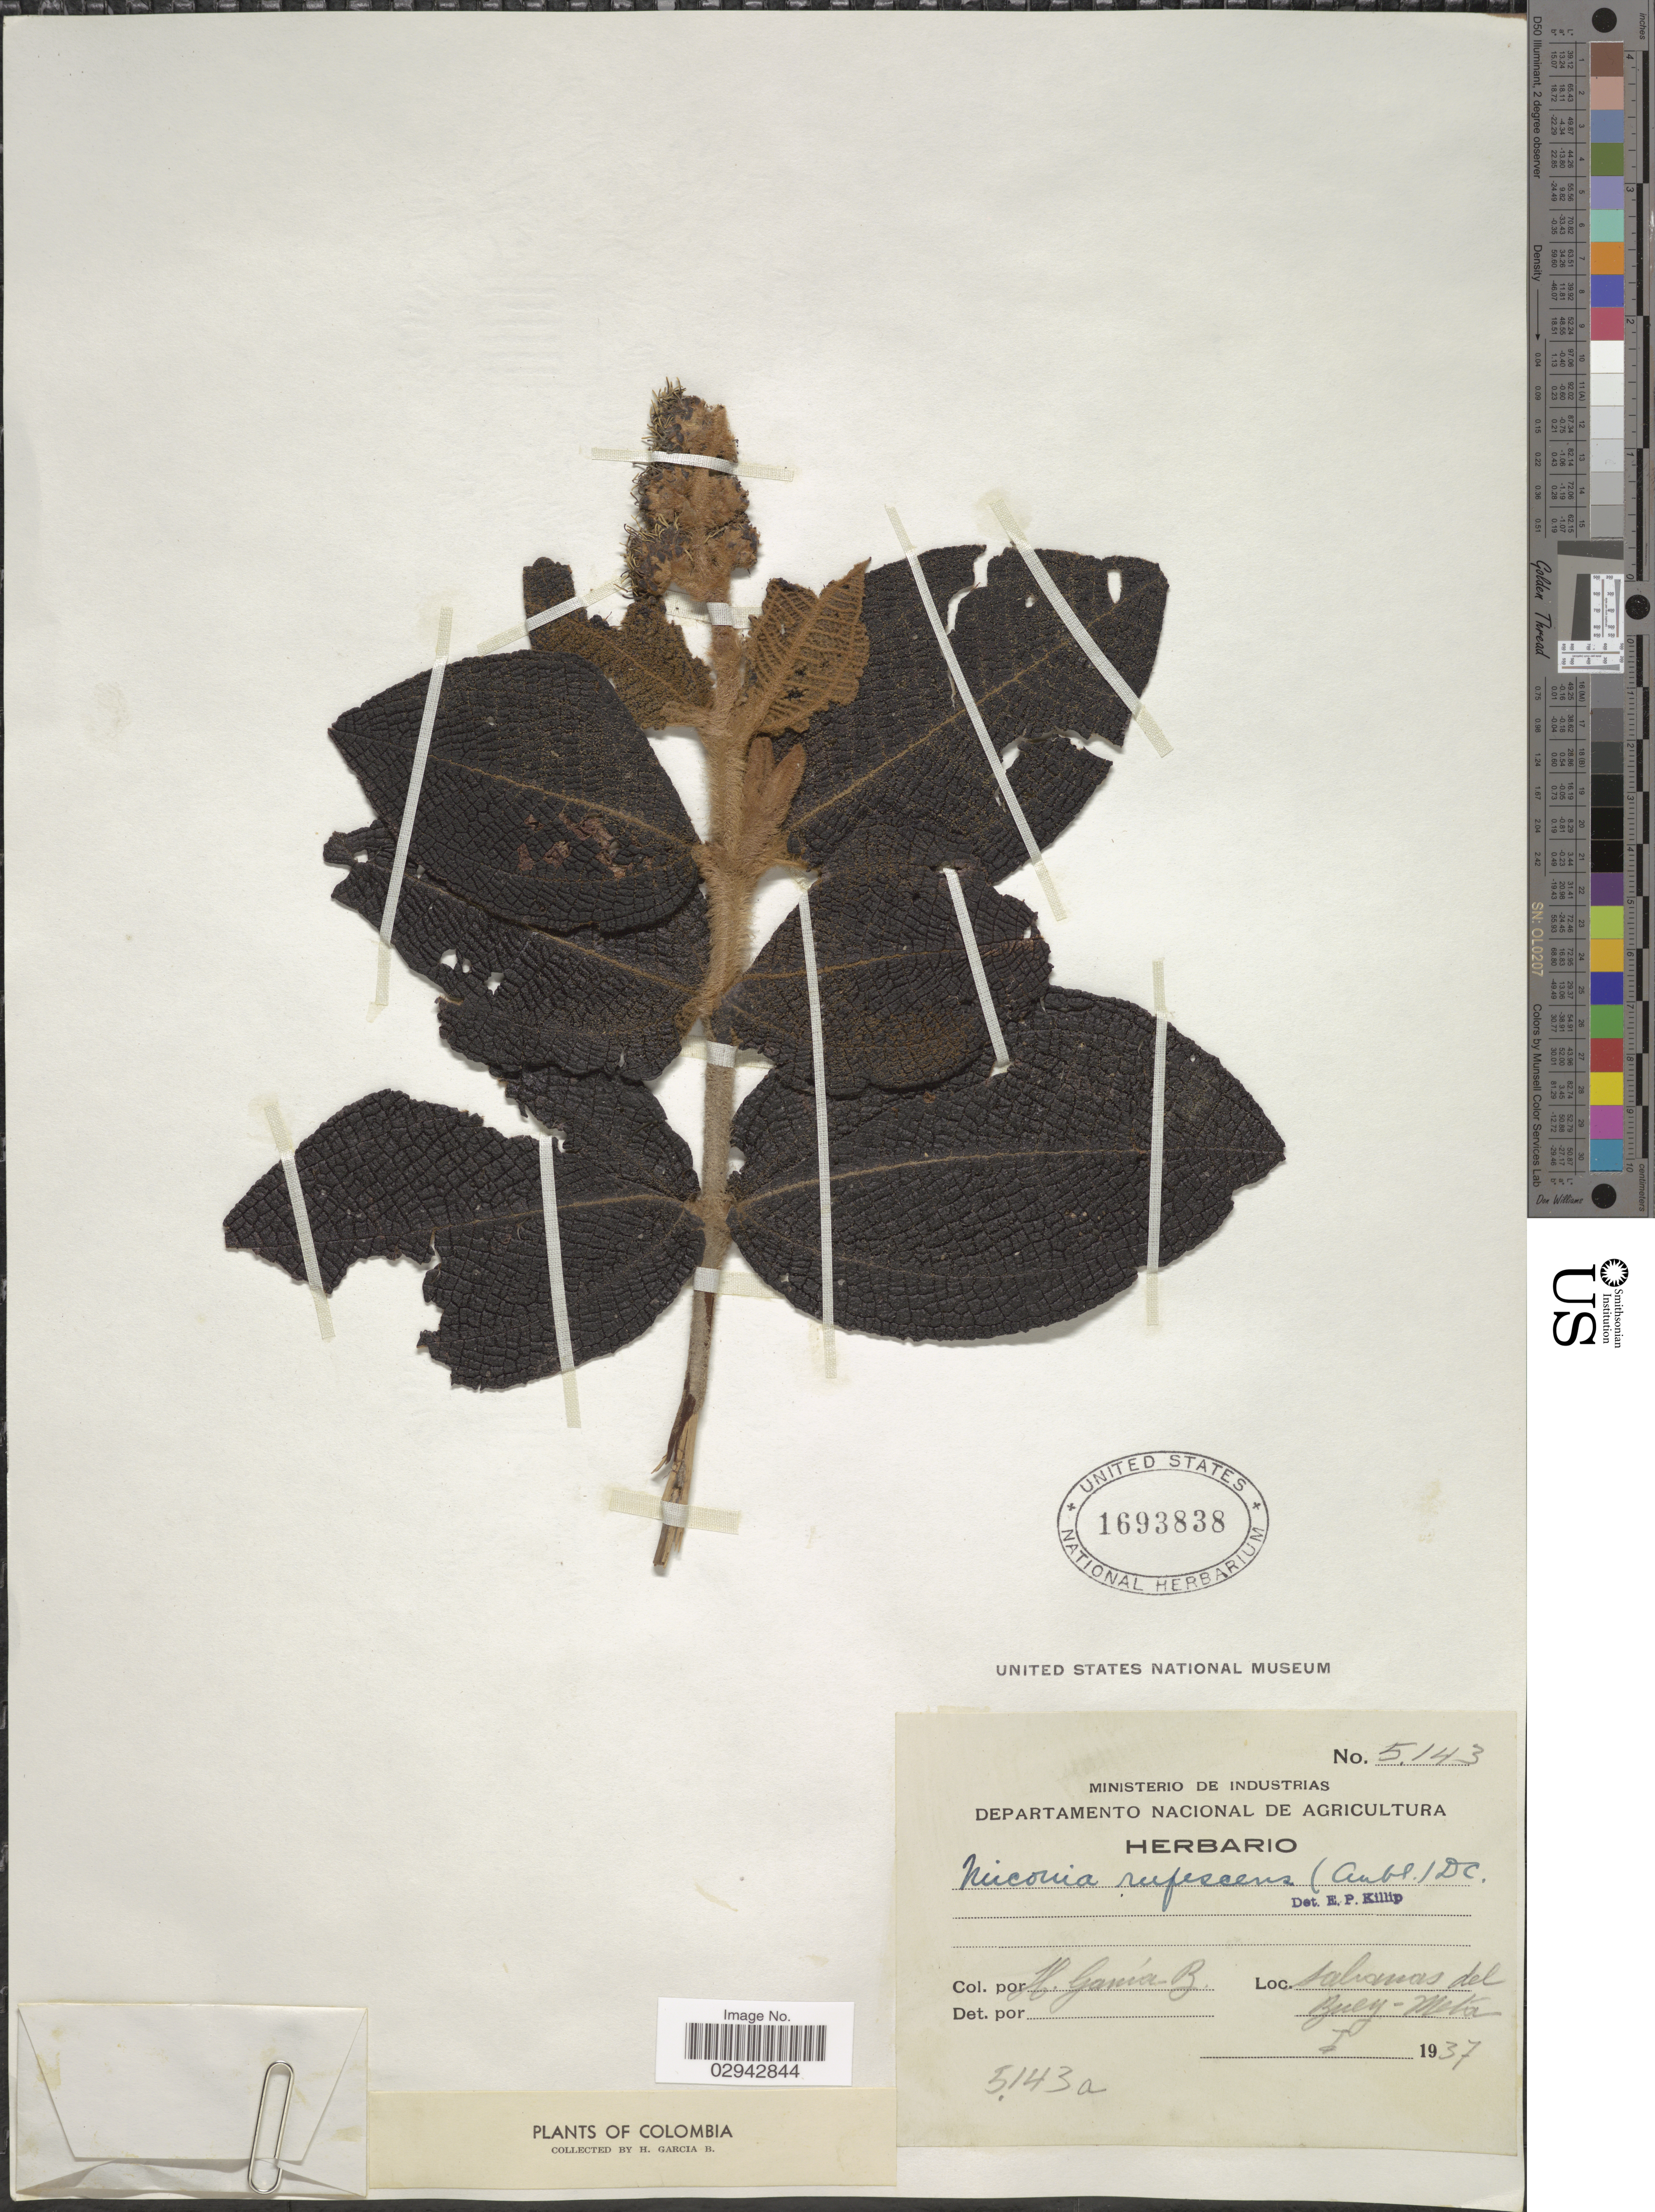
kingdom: Plantae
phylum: Tracheophyta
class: Magnoliopsida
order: Myrtales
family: Melastomataceae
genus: Miconia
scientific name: Miconia rufescens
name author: (Aubl.) DC.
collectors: H. García Barriga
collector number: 5143a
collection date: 1937-01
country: Colombia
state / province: Meta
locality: Sabanas del Buey.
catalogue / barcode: US 1693838